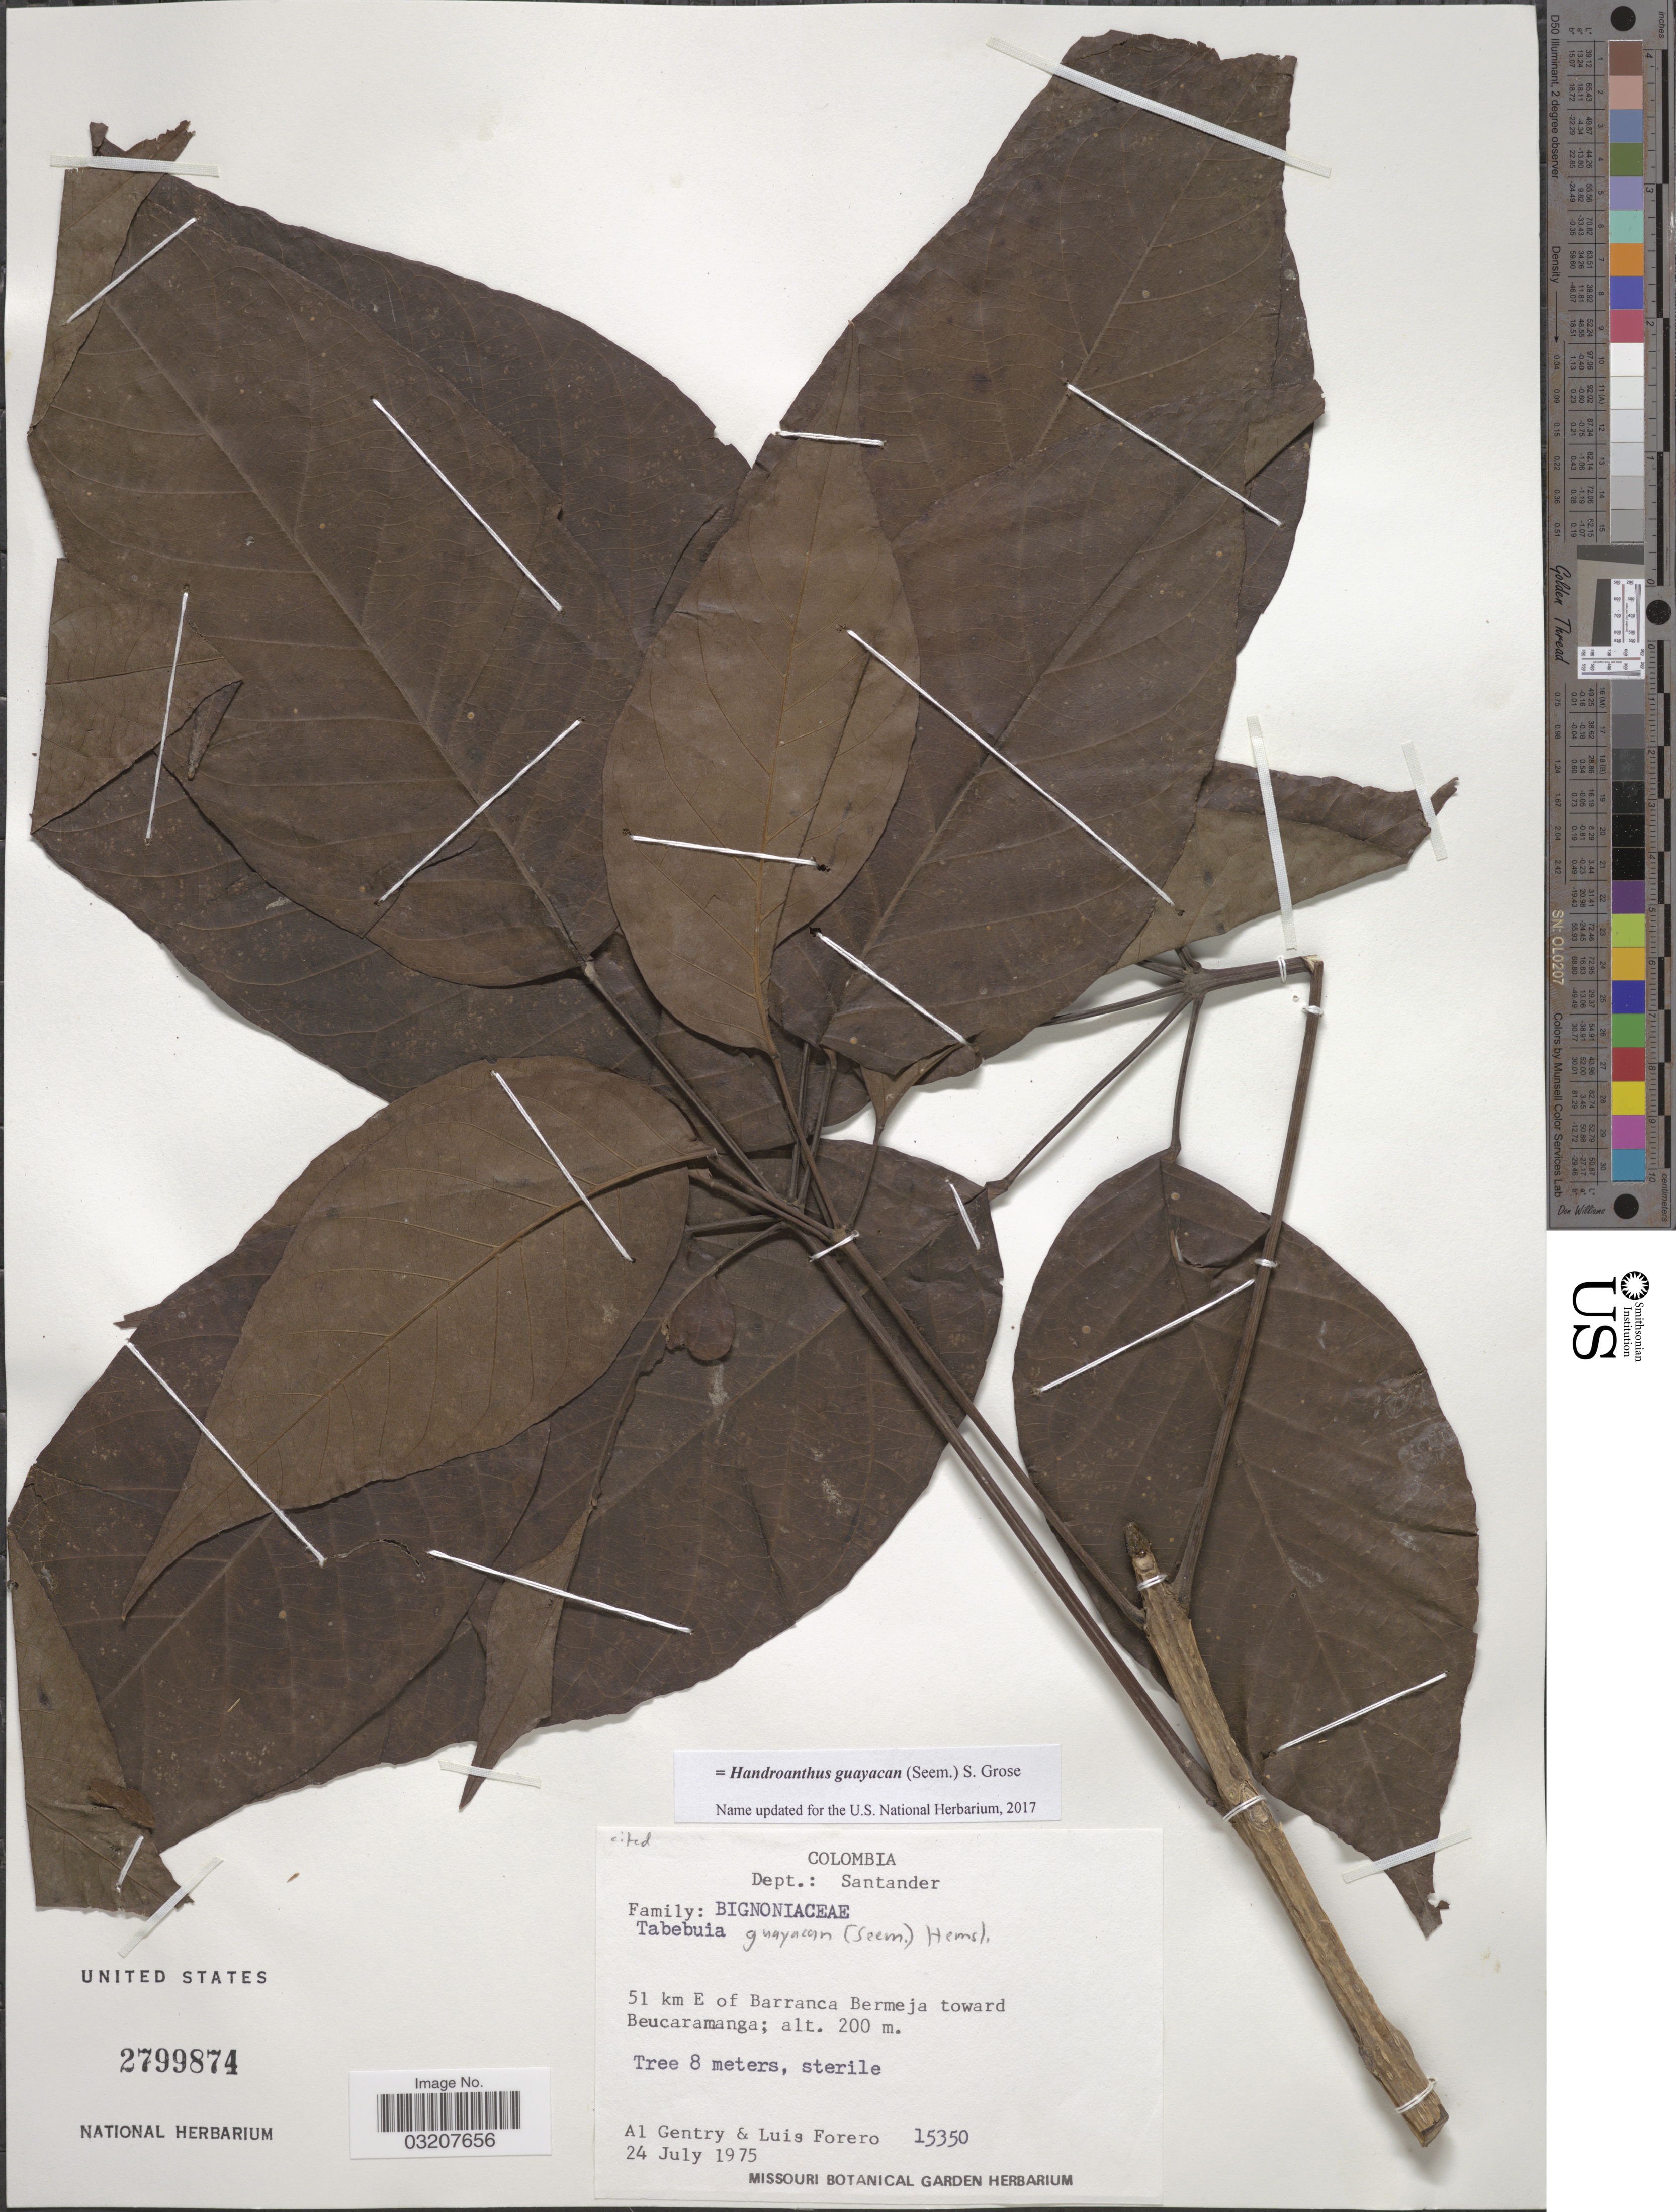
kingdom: Plantae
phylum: Tracheophyta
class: Magnoliopsida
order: Lamiales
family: Bignoniaceae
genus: Handroanthus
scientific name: Handroanthus guayacan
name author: (Seem.) S.O. Grose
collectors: A. H. Gentry & L. Forero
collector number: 15350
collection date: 1975-07-24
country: Colombia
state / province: Santander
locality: Dept.: Santander, 51 km E of Barranca Bermeja toward Beucaramanga.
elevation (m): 200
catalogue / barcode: US 2799874